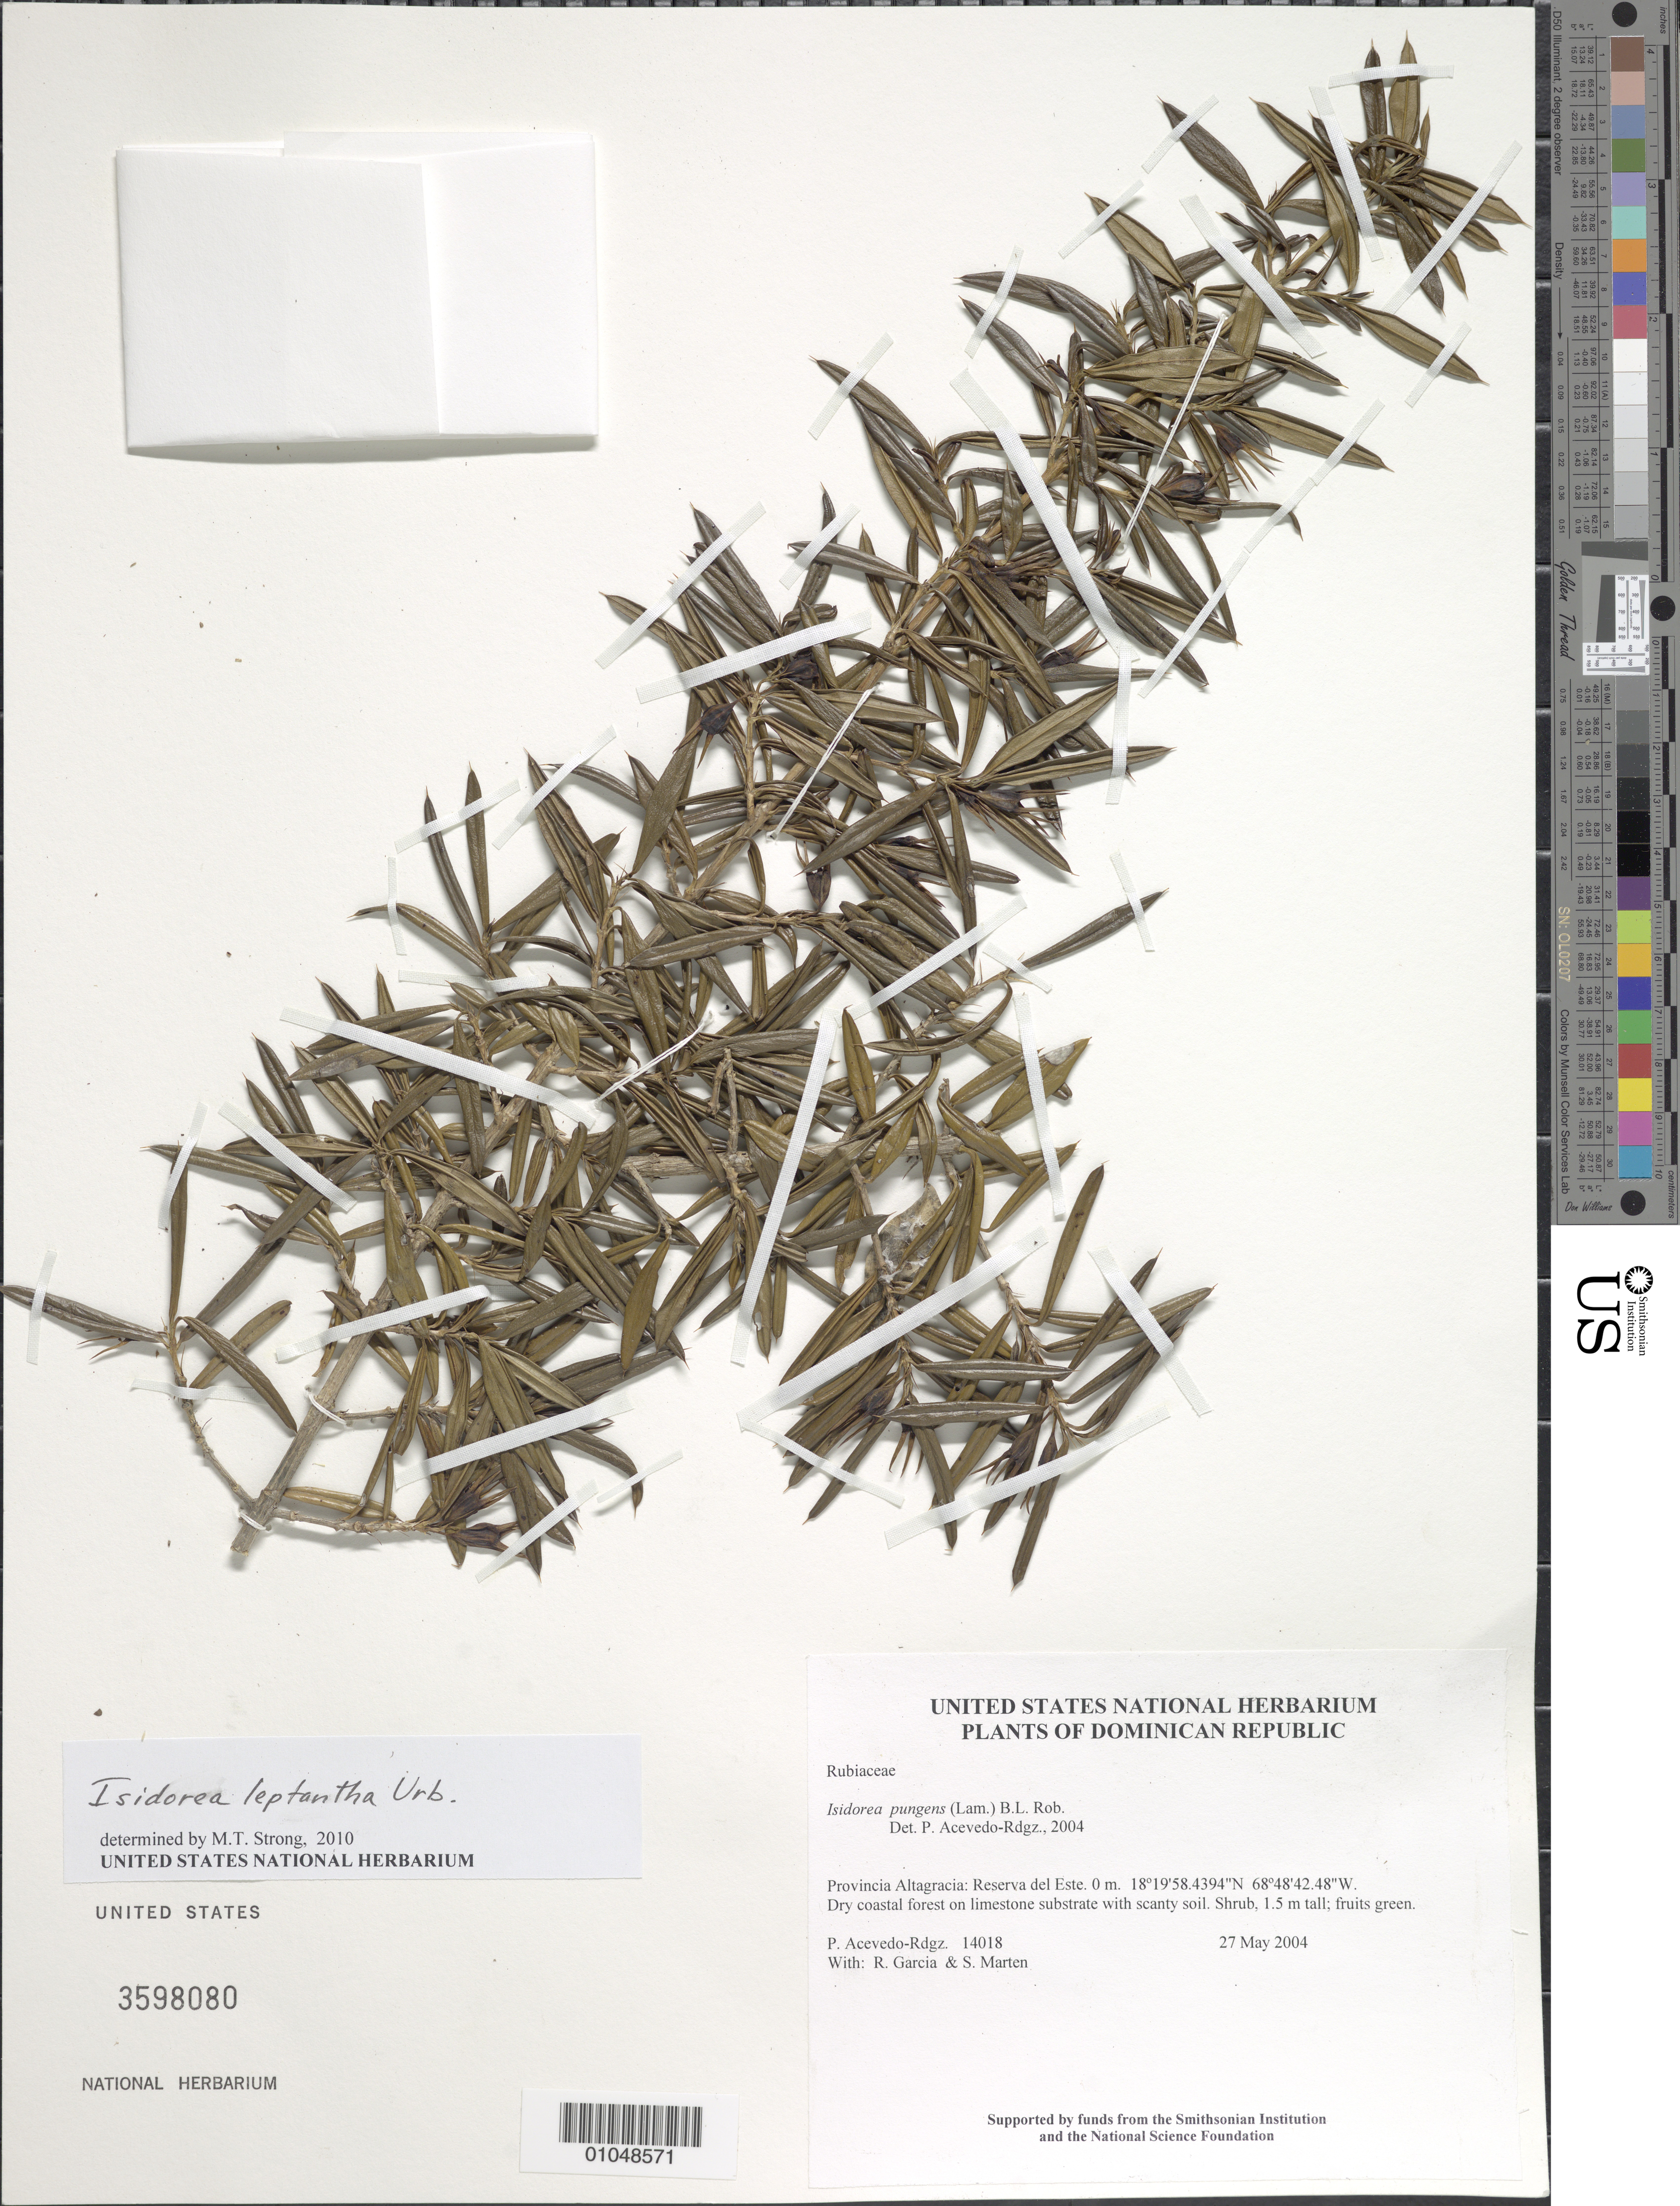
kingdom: Plantae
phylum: Tracheophyta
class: Magnoliopsida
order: Gentianales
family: Rubiaceae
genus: Isidorea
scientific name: Isidorea leptantha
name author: Urb.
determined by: Strong, M. T., (US), Smithsonian Institution - National Museum of Natural History (UNITED STATES)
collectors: P. Acevedo-Rodr., R. G. García & S. Marten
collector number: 14018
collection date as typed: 27 May 2004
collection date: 2004-05-27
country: Dominican Republic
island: Hispaniola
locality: Provincia Altagracia: Reserva del Este.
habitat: Dry coastal forest on limestone substrate with scanty soil.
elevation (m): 0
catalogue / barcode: US 3598080